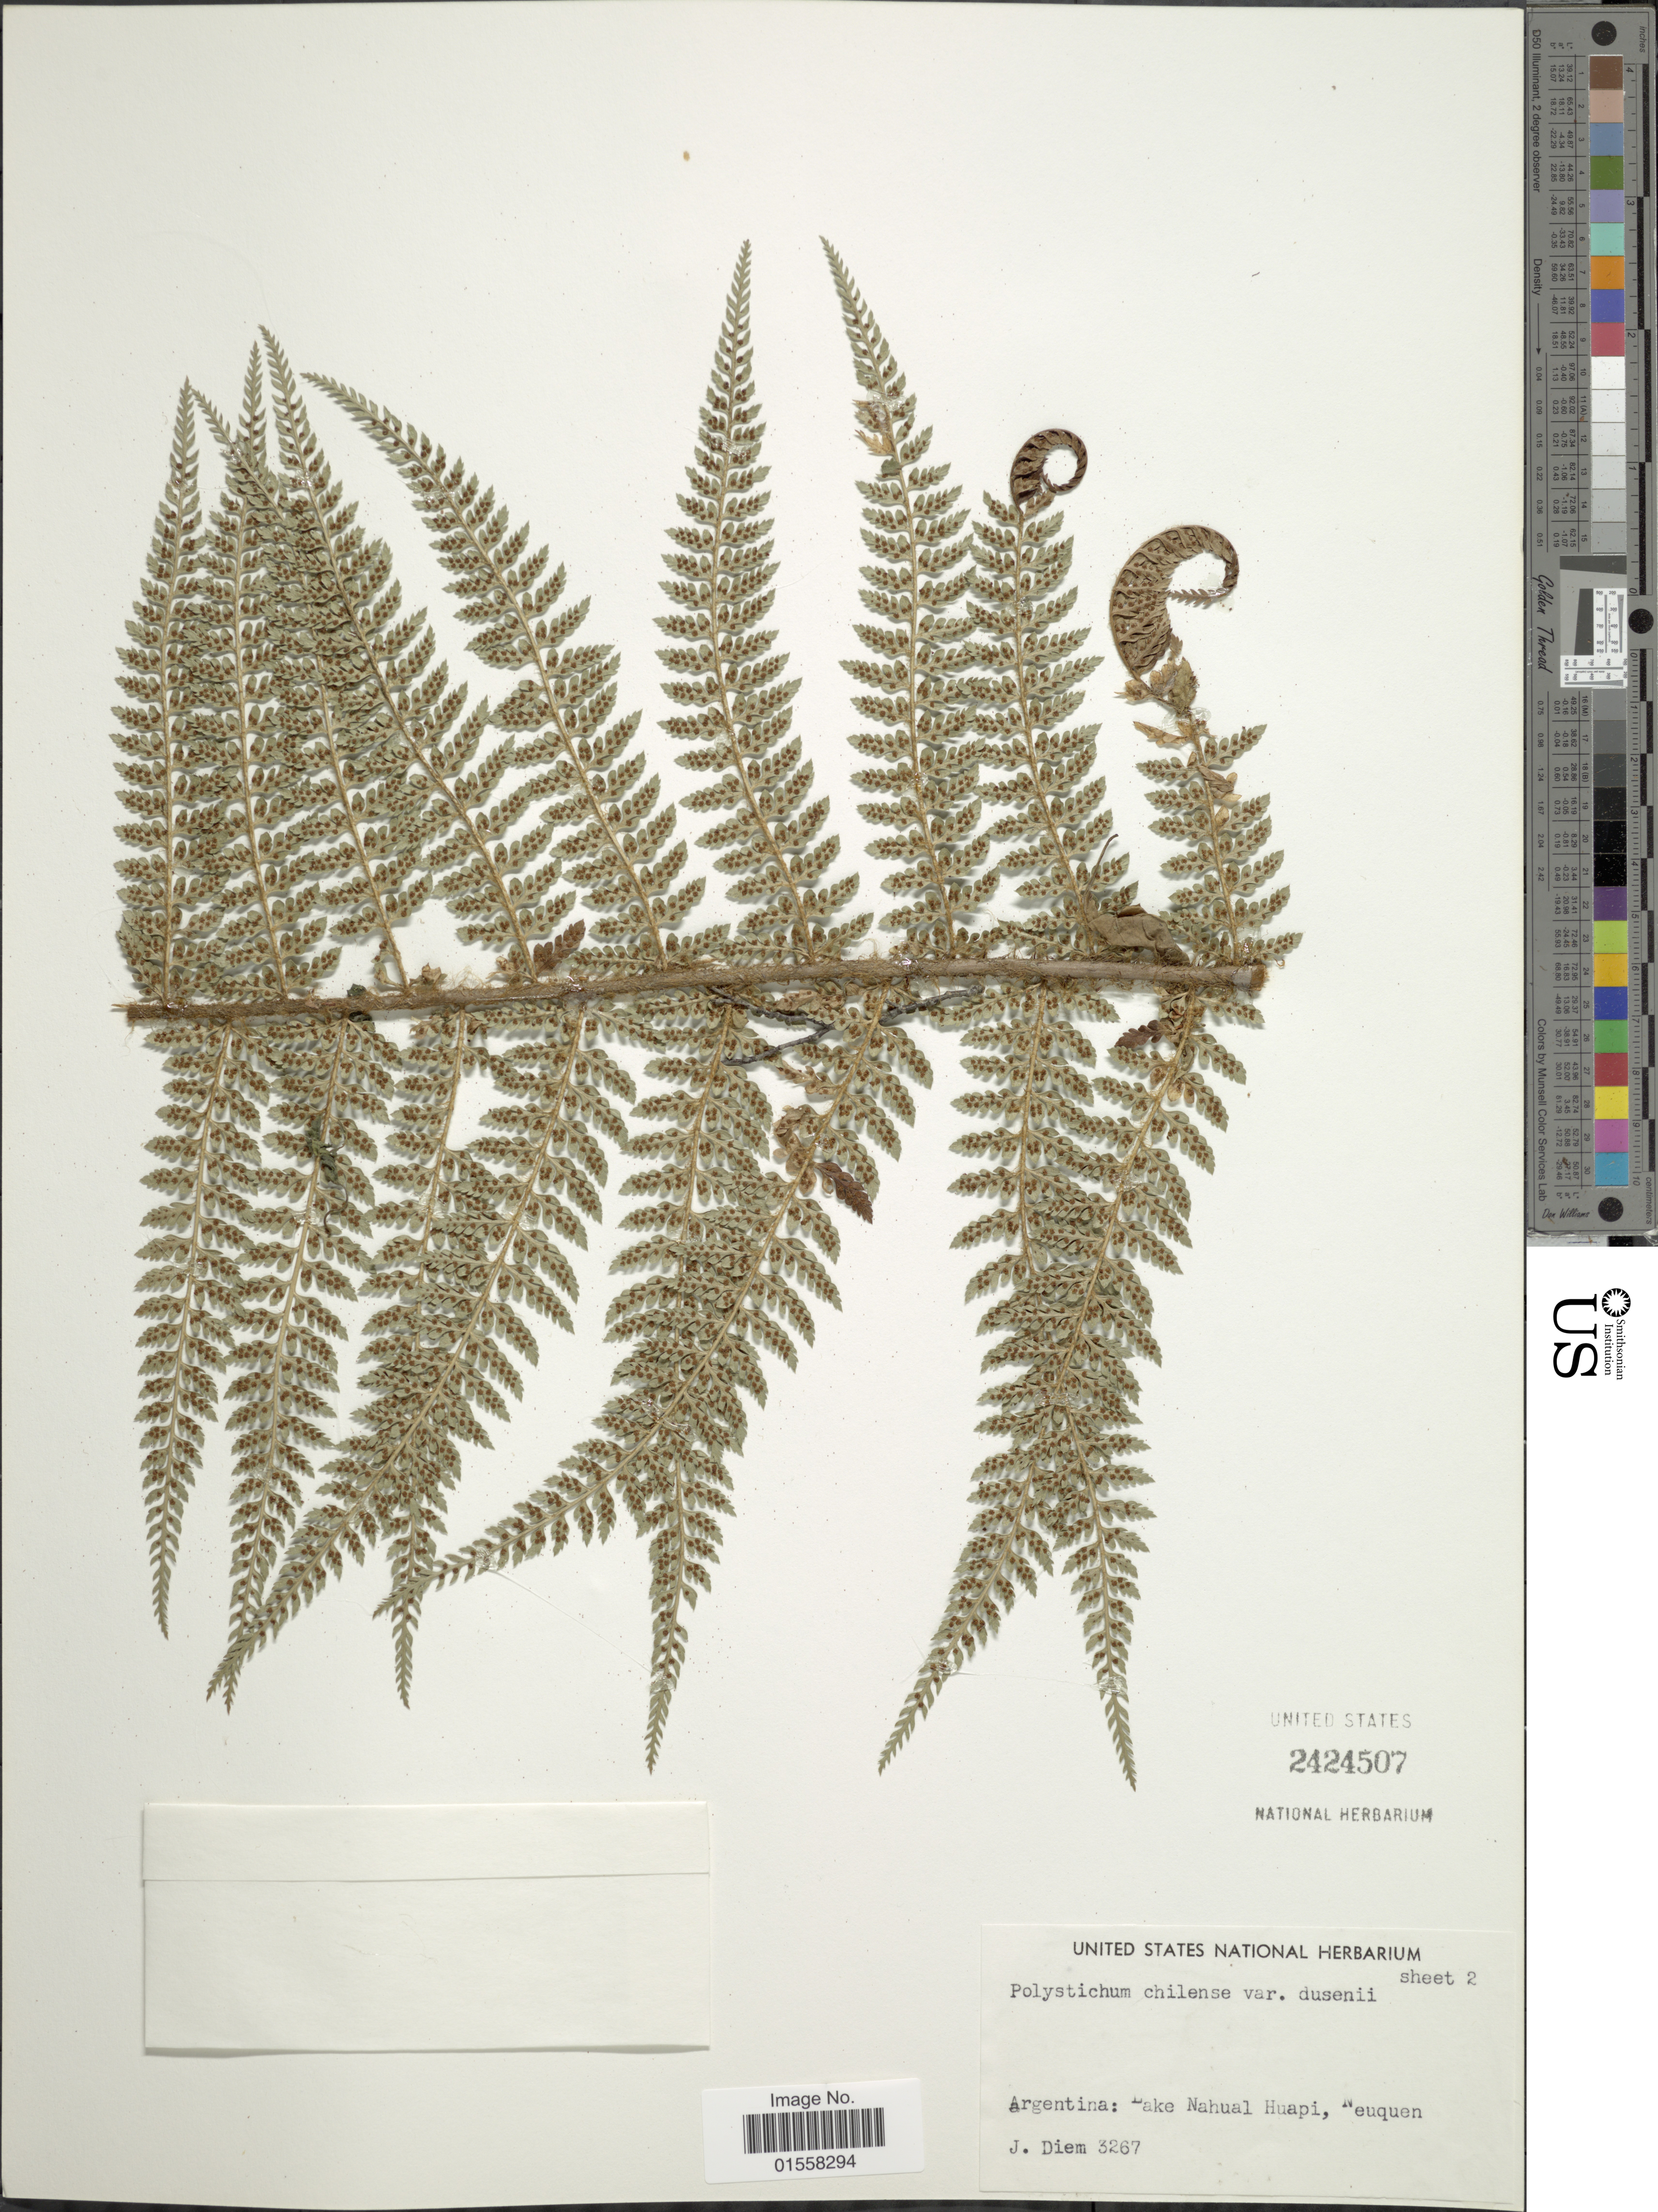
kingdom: Plantae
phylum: Tracheophyta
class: Polypodiopsida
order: Polypodiales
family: Dryopteridaceae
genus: Polystichum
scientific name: Polystichum chilense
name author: (Christ) Diels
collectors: J. Diem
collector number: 3267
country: Argentina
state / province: Neuquen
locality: Argentina: Lake Nahual Huapi, Neuquen.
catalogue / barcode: US 2424507